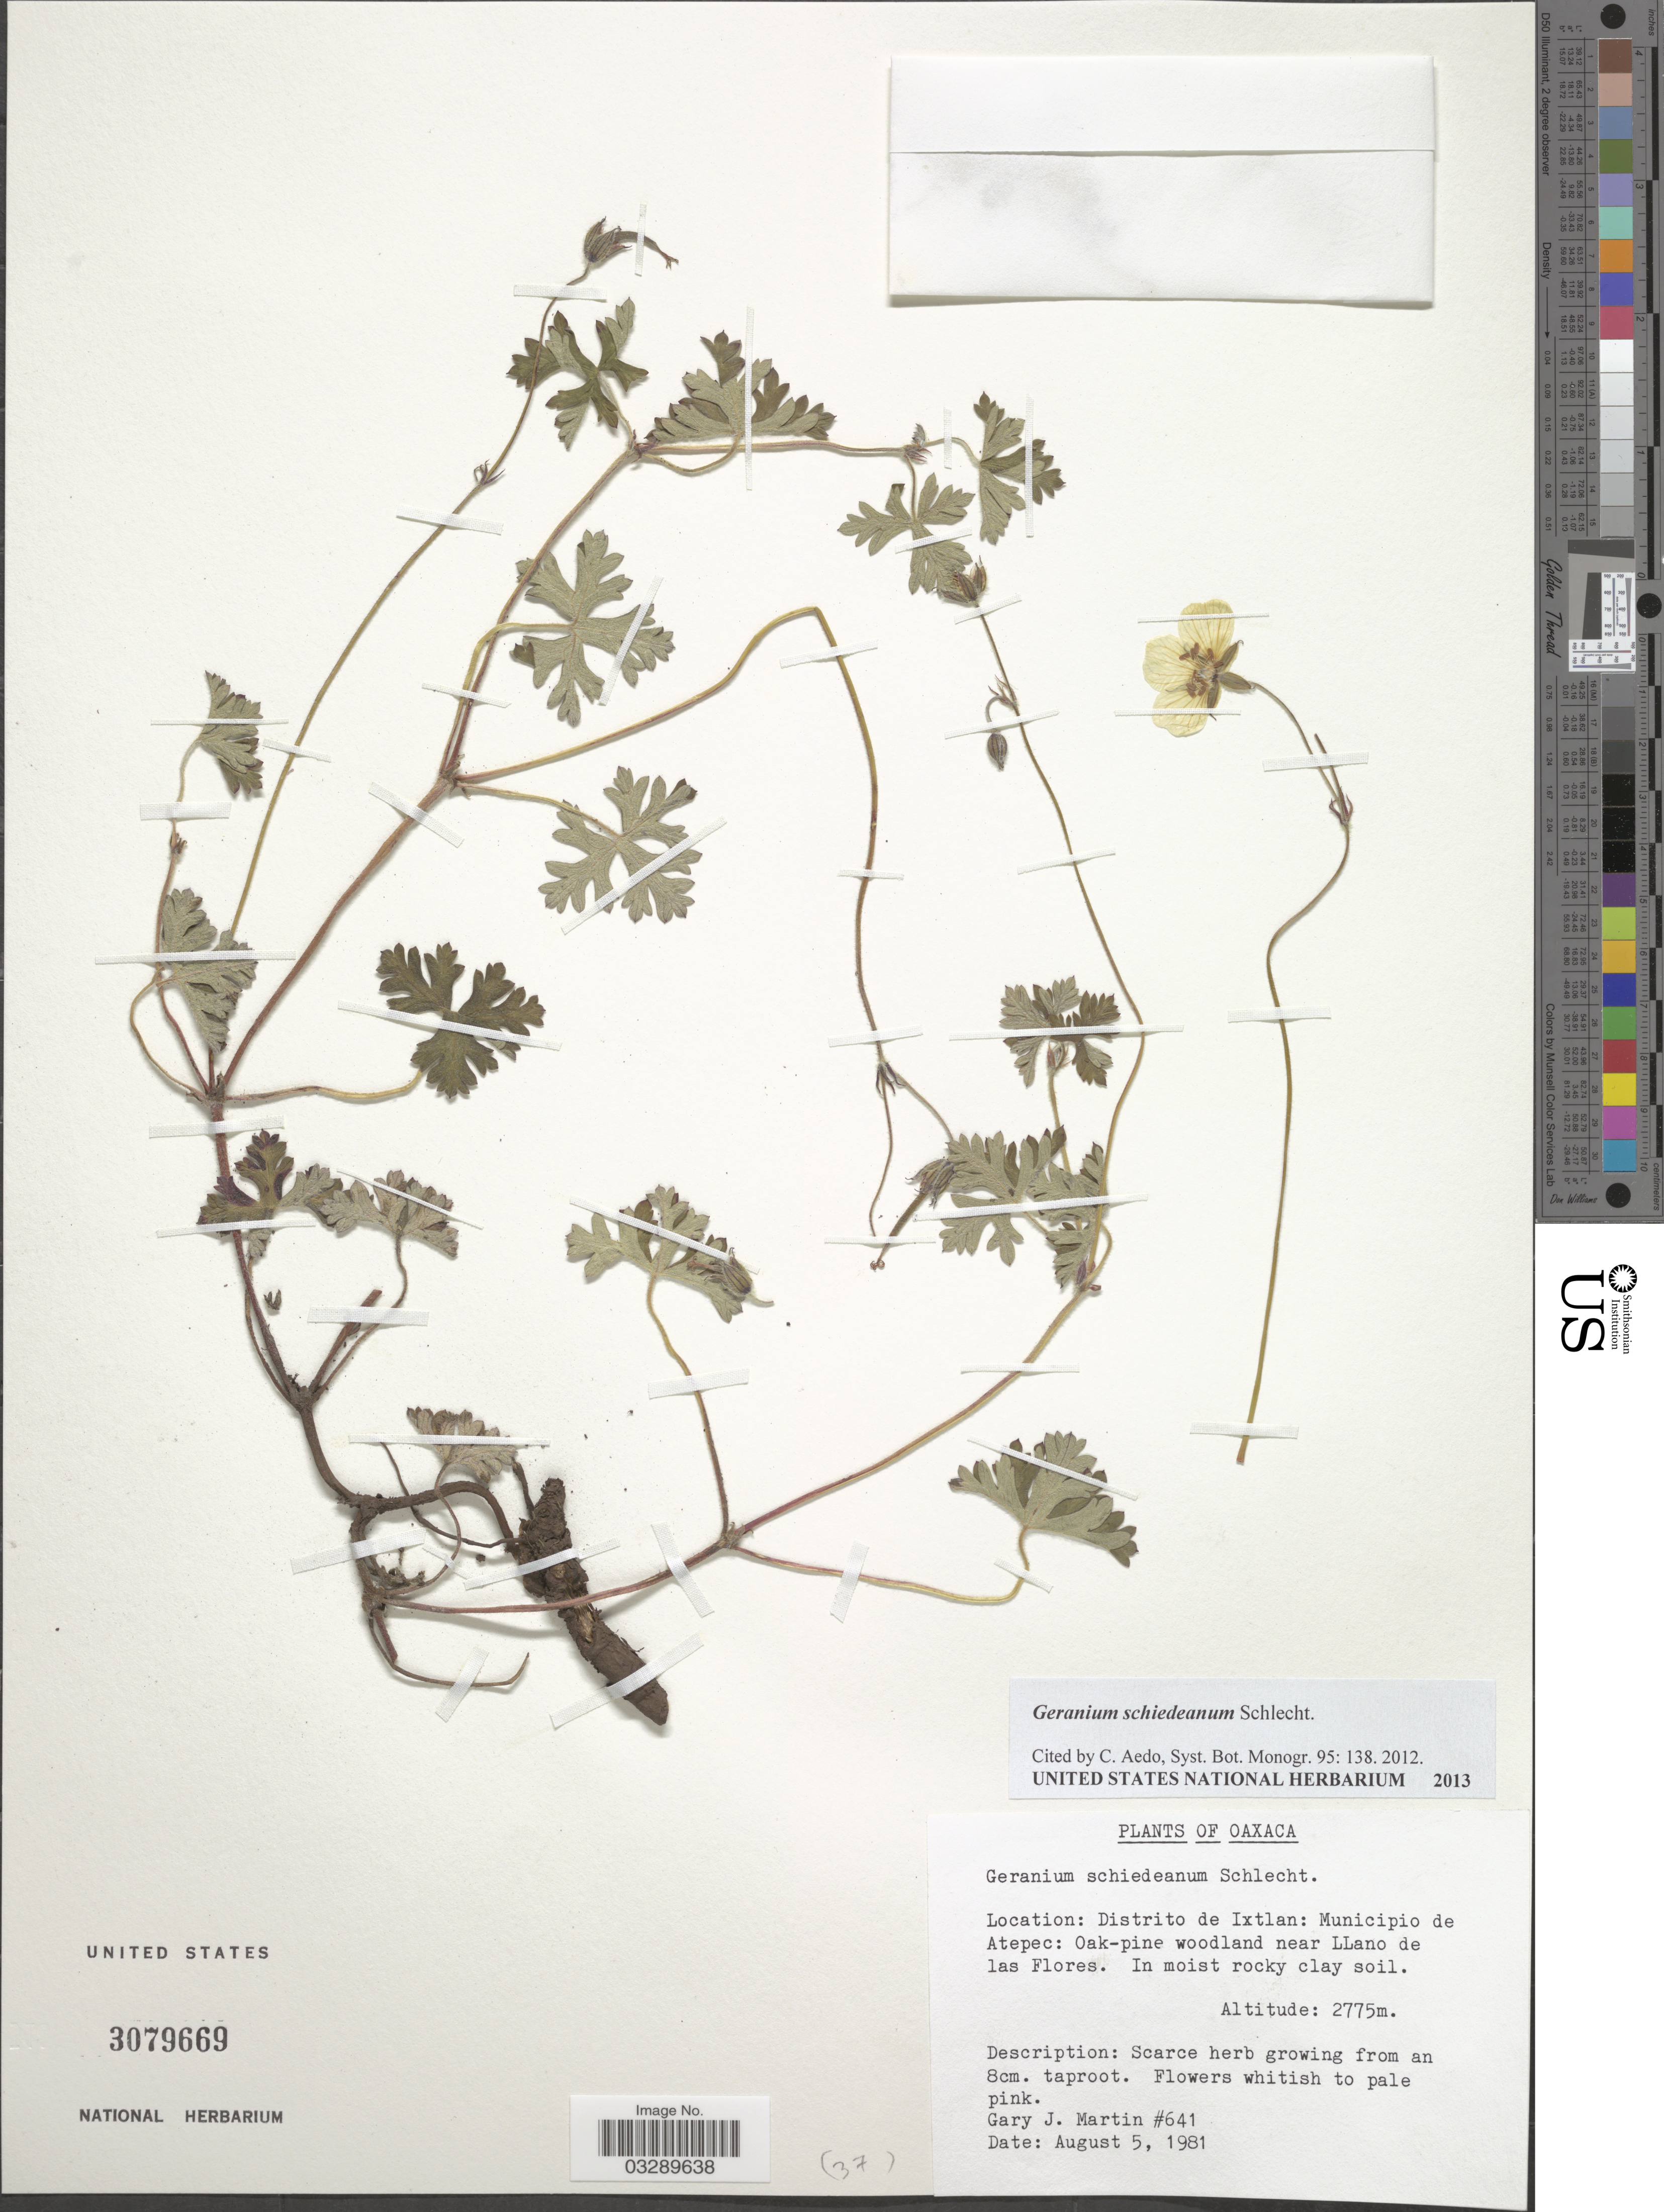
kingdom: Plantae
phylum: Tracheophyta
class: Magnoliopsida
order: Geraniales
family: Geraniaceae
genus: Geranium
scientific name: Geranium schiedeanum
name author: Schltdl.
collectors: G. J. Martin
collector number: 641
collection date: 1981-08-05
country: Mexico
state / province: Oaxaca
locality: Distrito de Ixtlan: Municipio de Atepec: Oak-pine woodland near Llano de las Flores.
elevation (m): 2775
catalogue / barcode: US 3079669